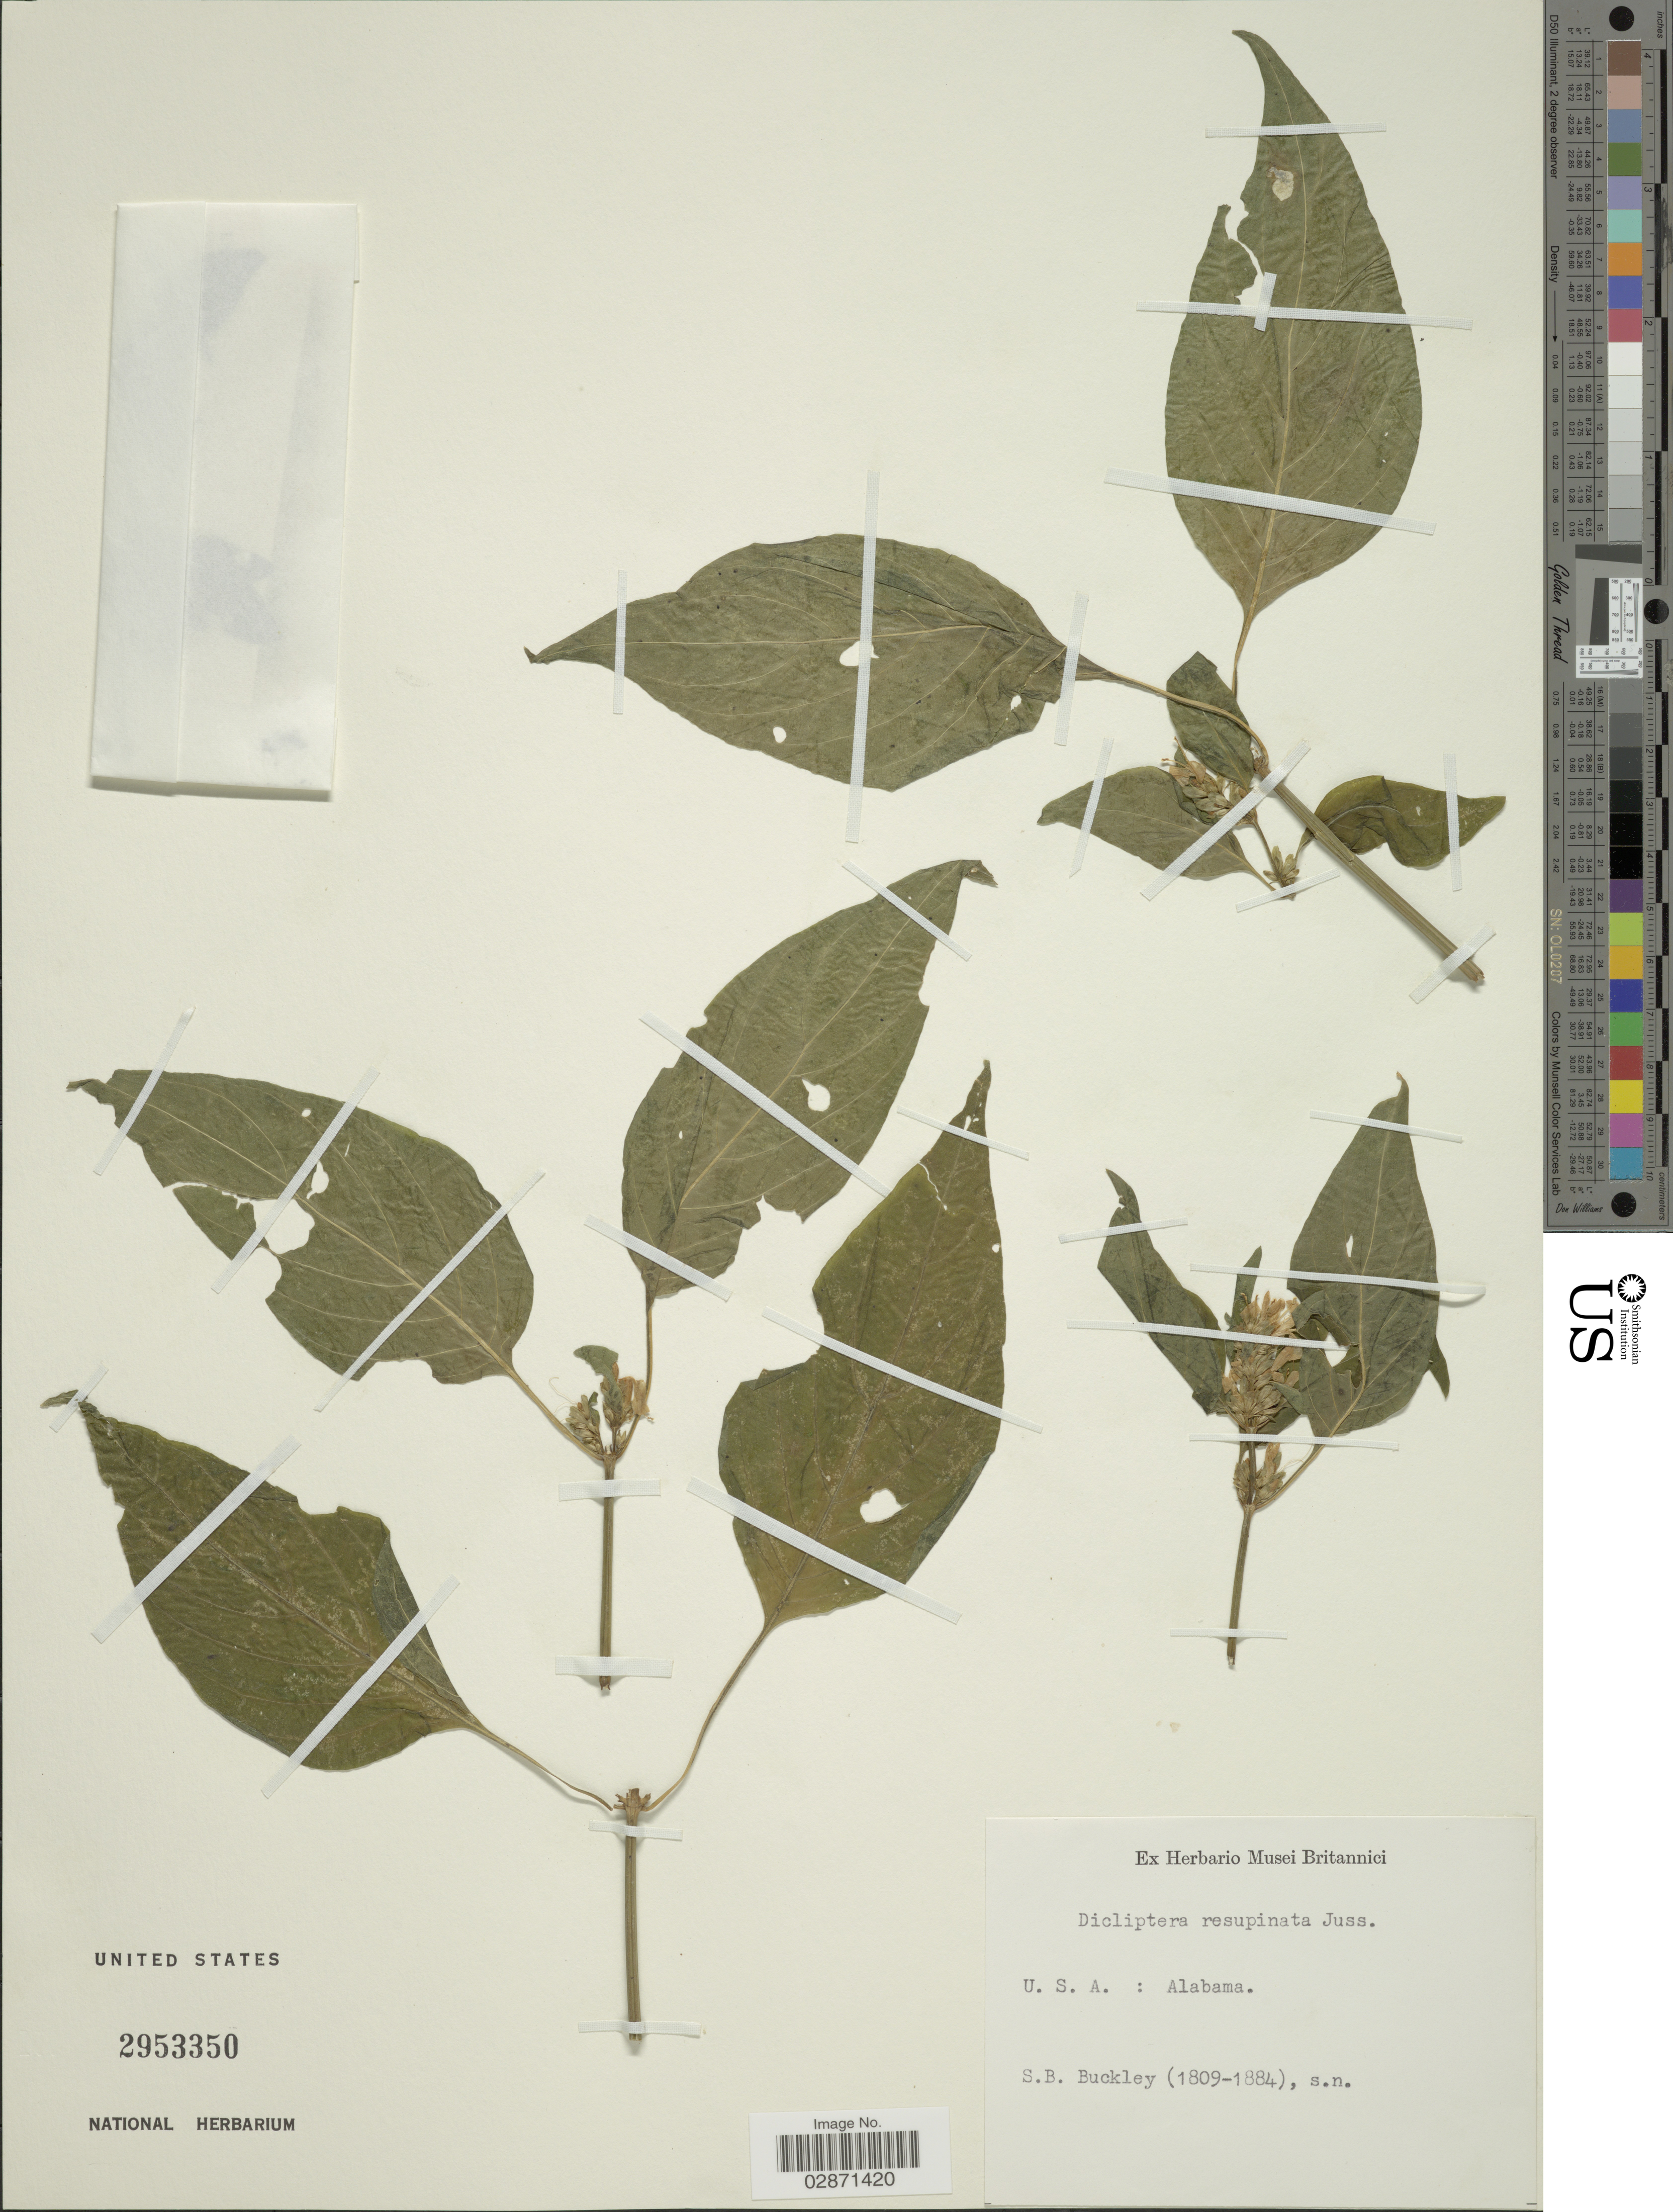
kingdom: Plantae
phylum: Tracheophyta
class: Magnoliopsida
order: Lamiales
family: Acanthaceae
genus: Dicliptera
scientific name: Dicliptera brachiata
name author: (Pursh) Spreng.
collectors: S. B. Buckley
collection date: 1809/1884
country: United States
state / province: Alabama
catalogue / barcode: US 2953350